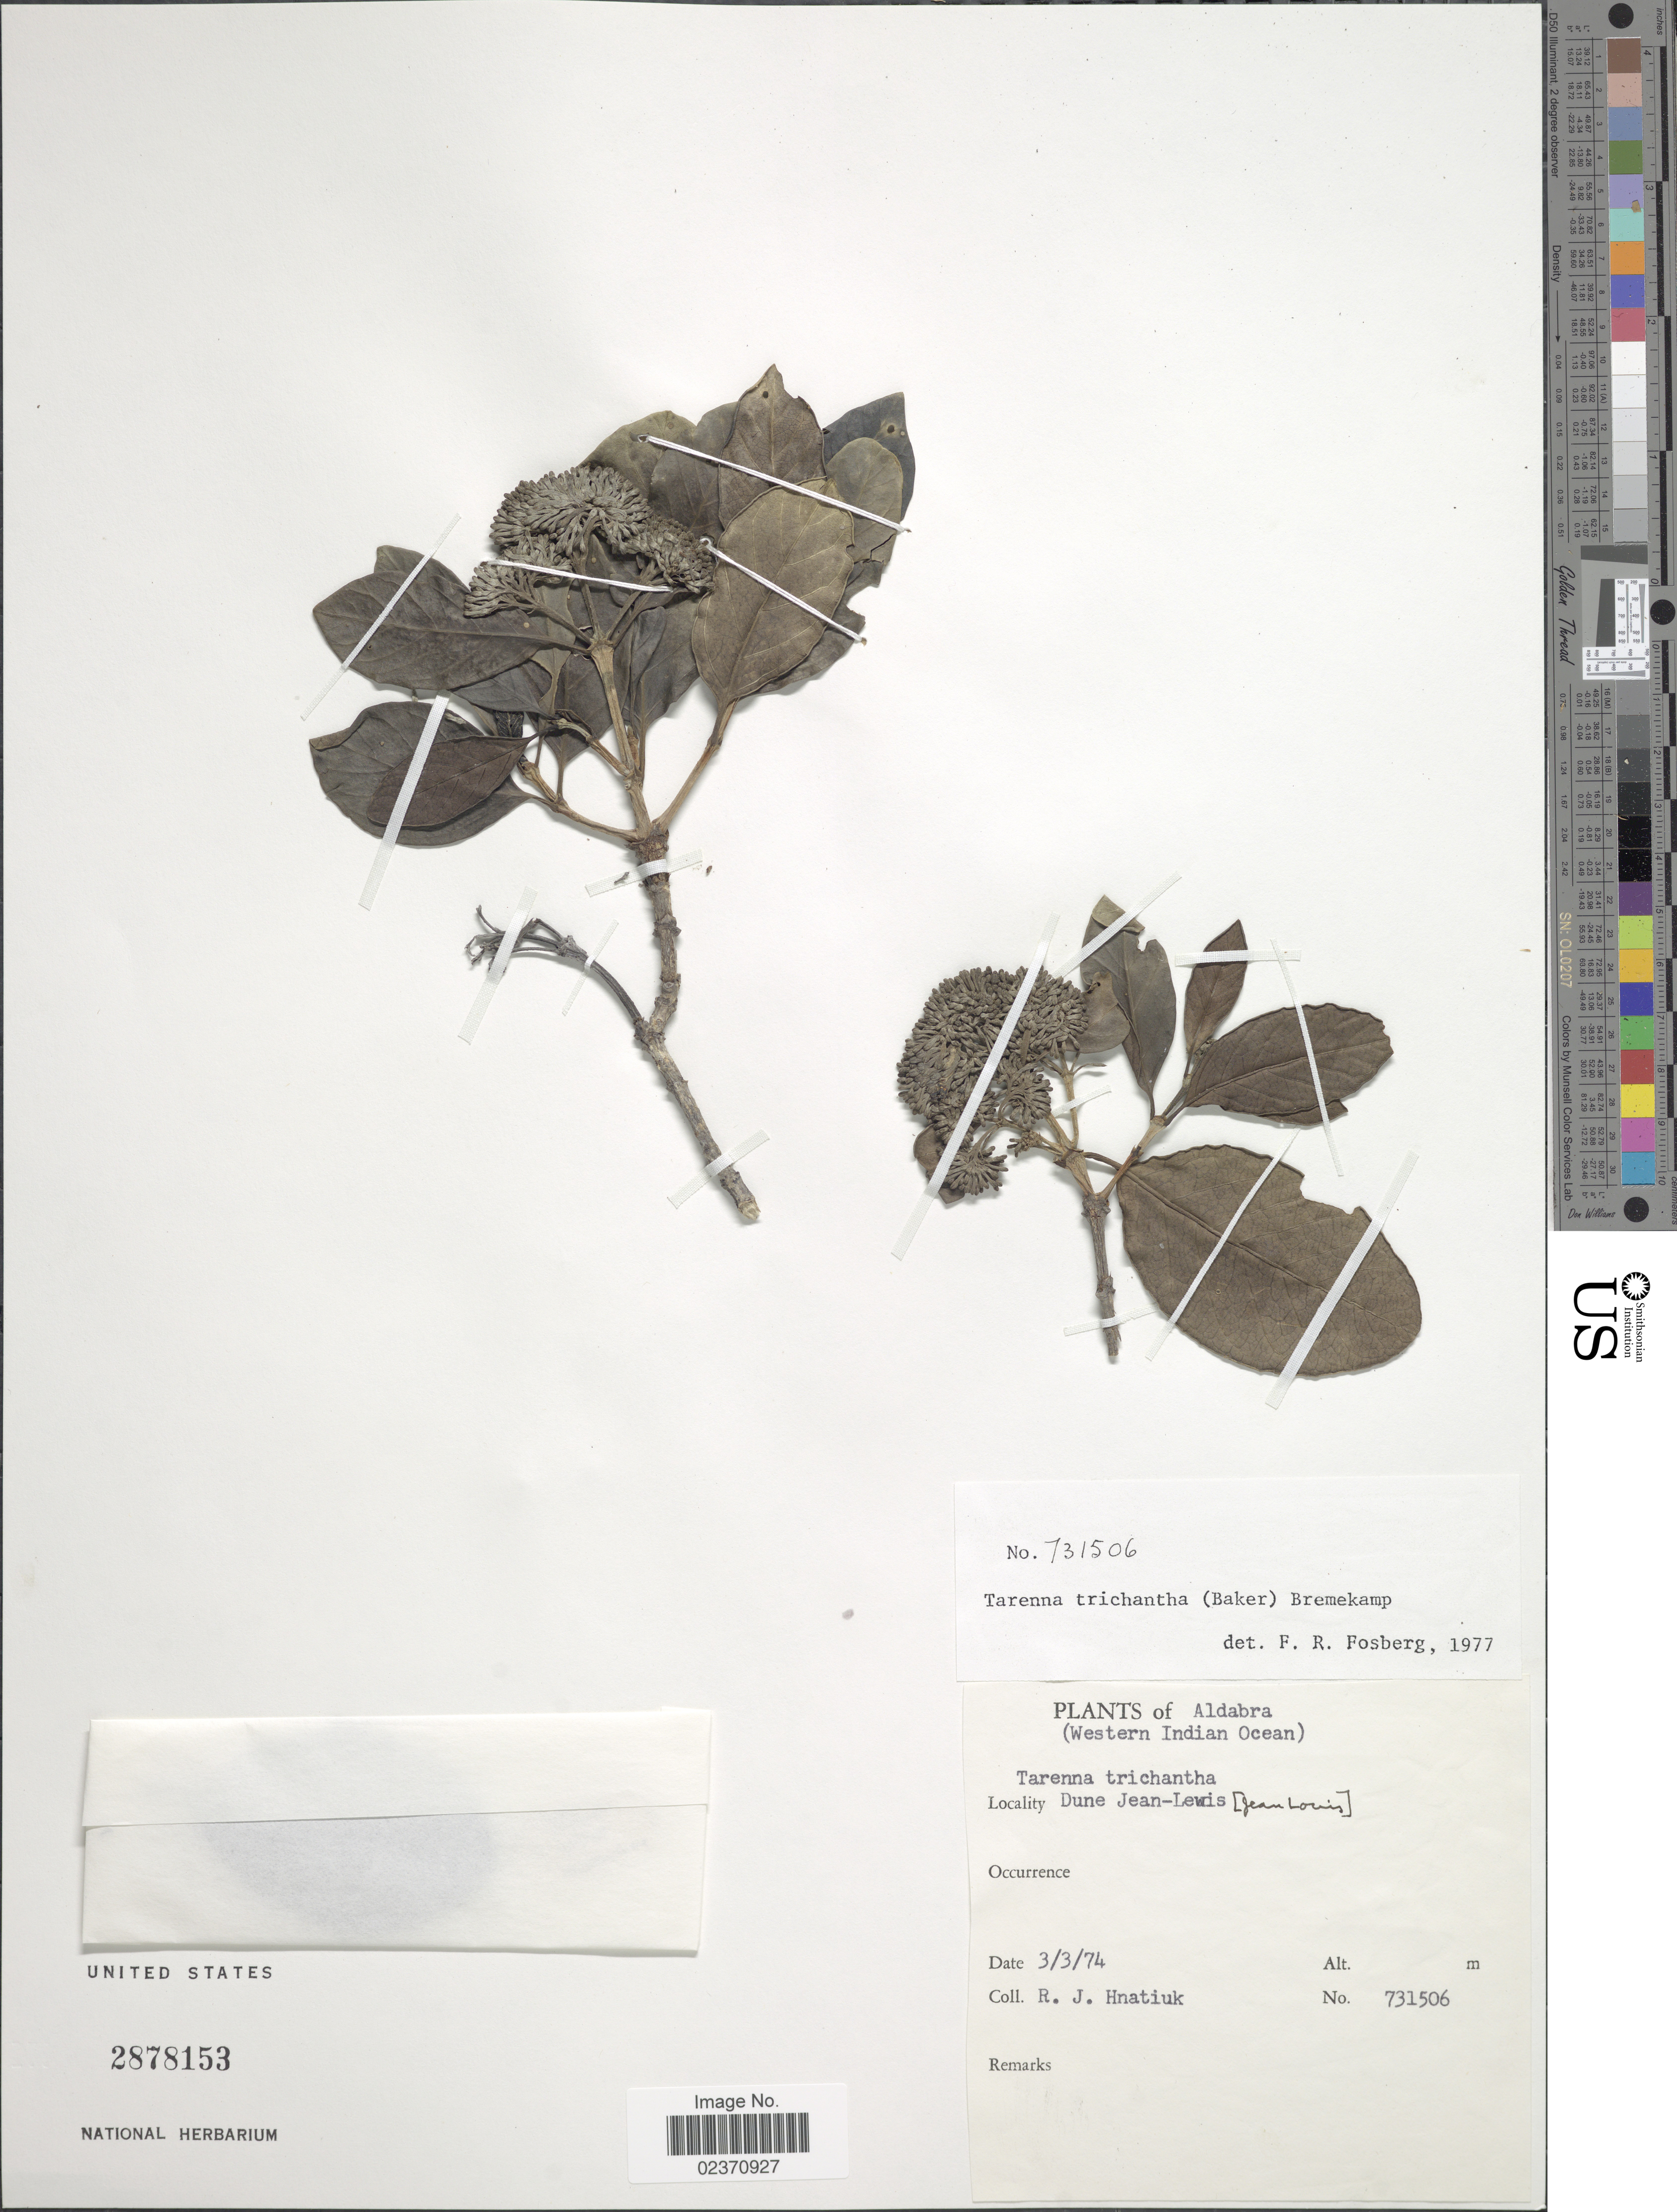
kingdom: Plantae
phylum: Tracheophyta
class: Magnoliopsida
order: Gentianales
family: Rubiaceae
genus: Paracephaelis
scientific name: Paracephaelis trichantha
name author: (Baker) De Block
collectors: R. Hnatiuk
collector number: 731506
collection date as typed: Transcribed d/m/y: 3/3/74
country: Seychelles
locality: Aldabra Island (Western Indian Ocean) Dune Jean-Lewis [Jean Louis].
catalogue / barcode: US 2878153